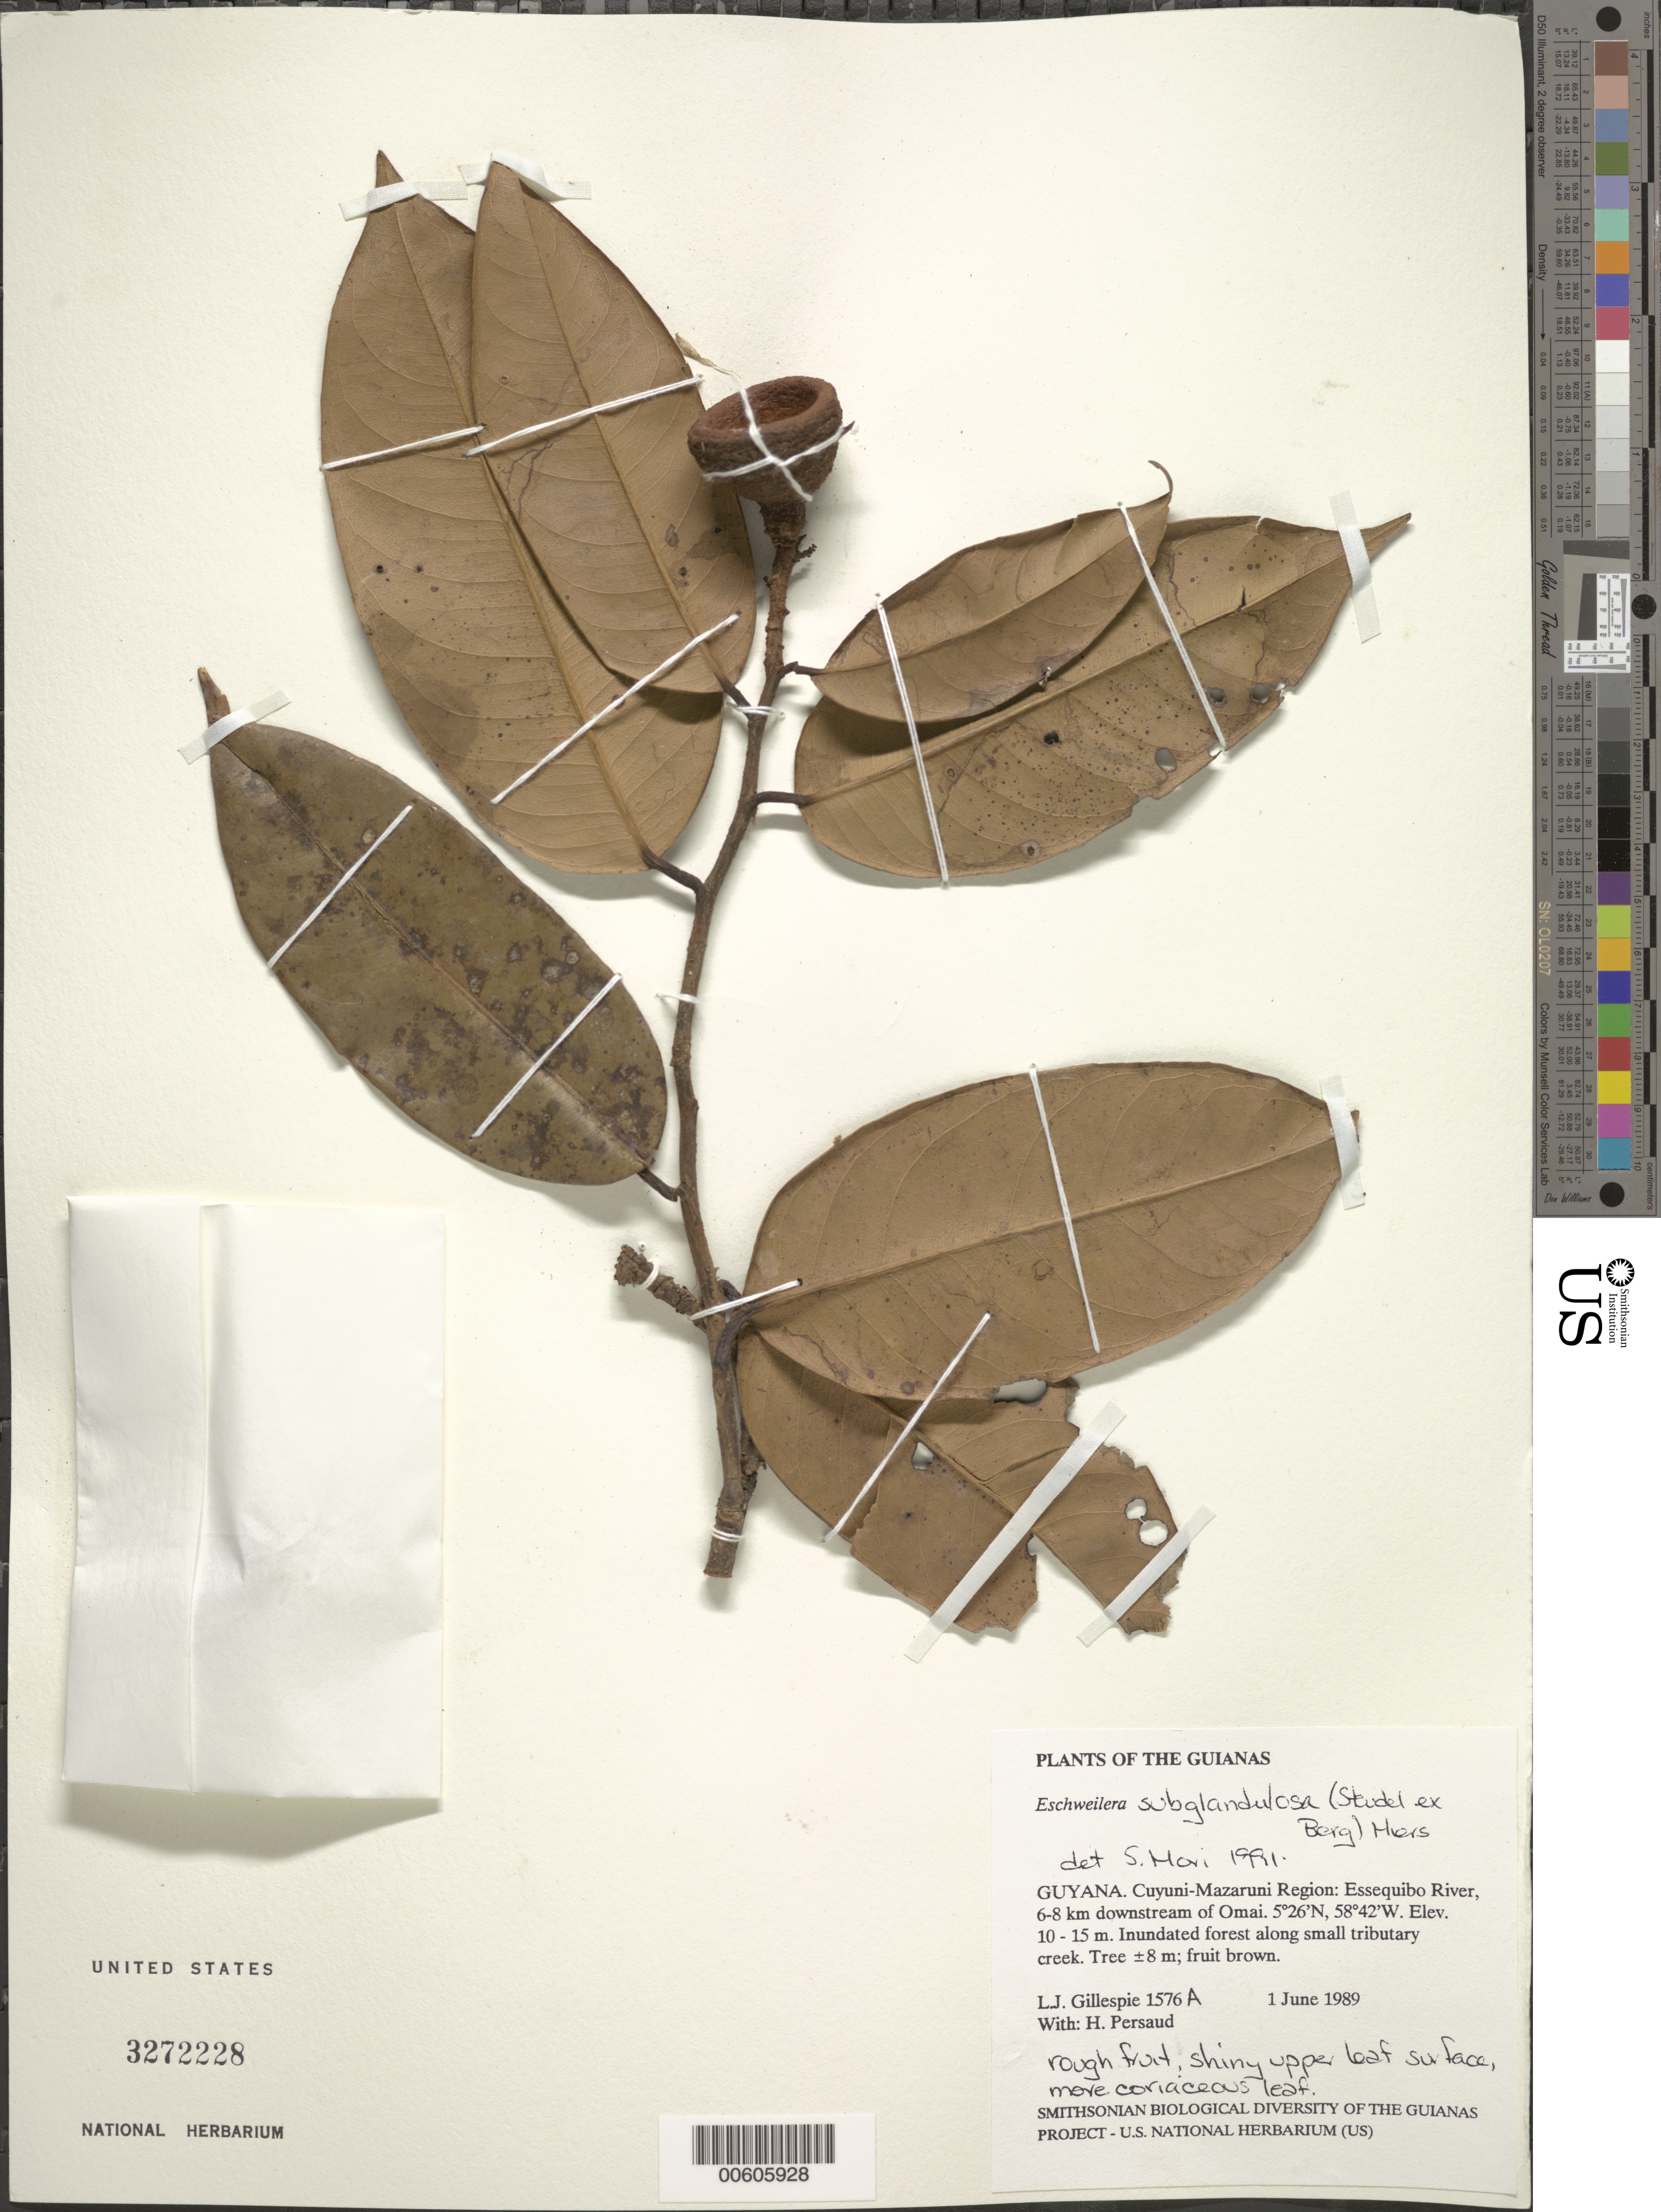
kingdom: Plantae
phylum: Tracheophyta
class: Magnoliopsida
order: Ericales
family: Lecythidaceae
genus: Eschweilera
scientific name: Eschweilera subglandulosa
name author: (Steud. ex Berg) Miers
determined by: Mori, Scott A.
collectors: L. J. Gillespie & H. Persaud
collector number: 1576 a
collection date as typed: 1 June 1989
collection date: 1989-06-01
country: Guyana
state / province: Cuyuni-Mazaruni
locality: Essequibo River, 6-8 km downstream of Omai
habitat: Inundated forest along small tributary creek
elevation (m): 10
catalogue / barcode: US 3272228